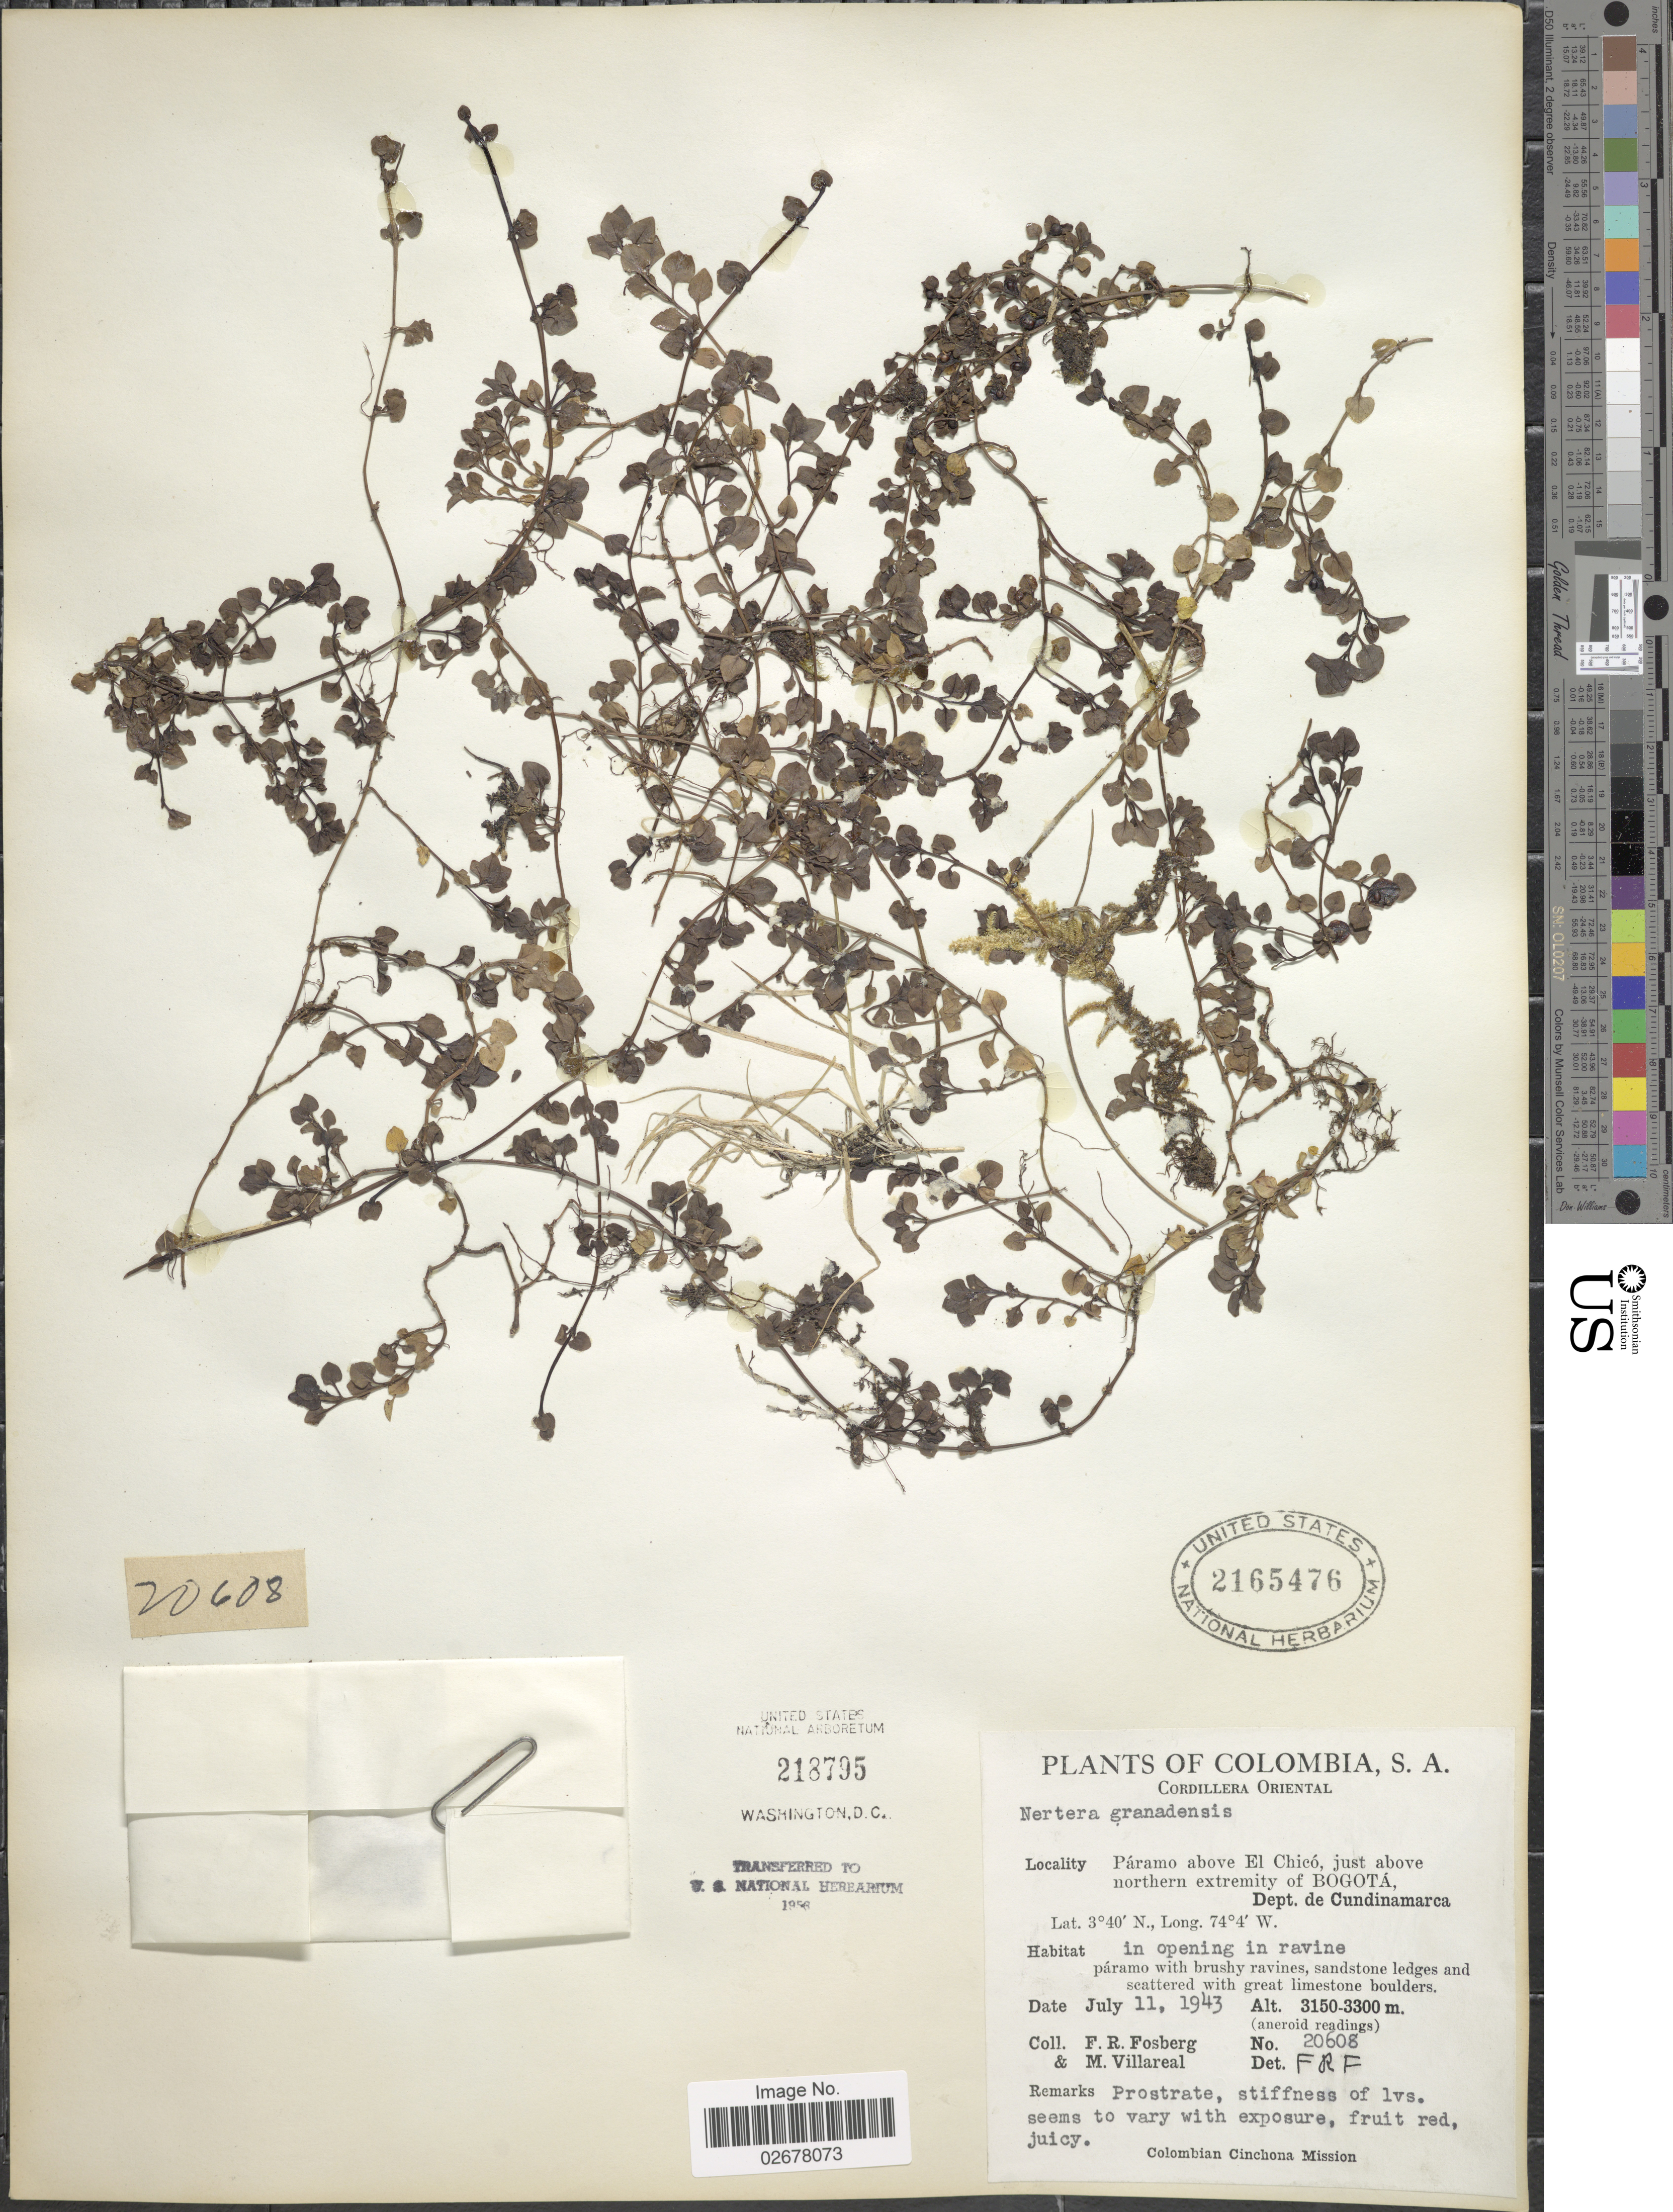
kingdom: Plantae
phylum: Tracheophyta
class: Magnoliopsida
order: Gentianales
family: Rubiaceae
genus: Nertera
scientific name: Nertera depressa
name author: Banks & Sol. ex Gaertn.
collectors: F. R. Fosberg & M. Villareal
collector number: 20608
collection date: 1943-07-11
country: Colombia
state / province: Cundinamarca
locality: Cordillera Oriental, Páramo above El Chicó, just above northern extremity of Bogotá, Dept de Cundinamarca, in opening in ravine, páramo with brushy ravines, sandstone ledges and scattered with great limestone boulders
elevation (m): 3150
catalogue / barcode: US 2165476